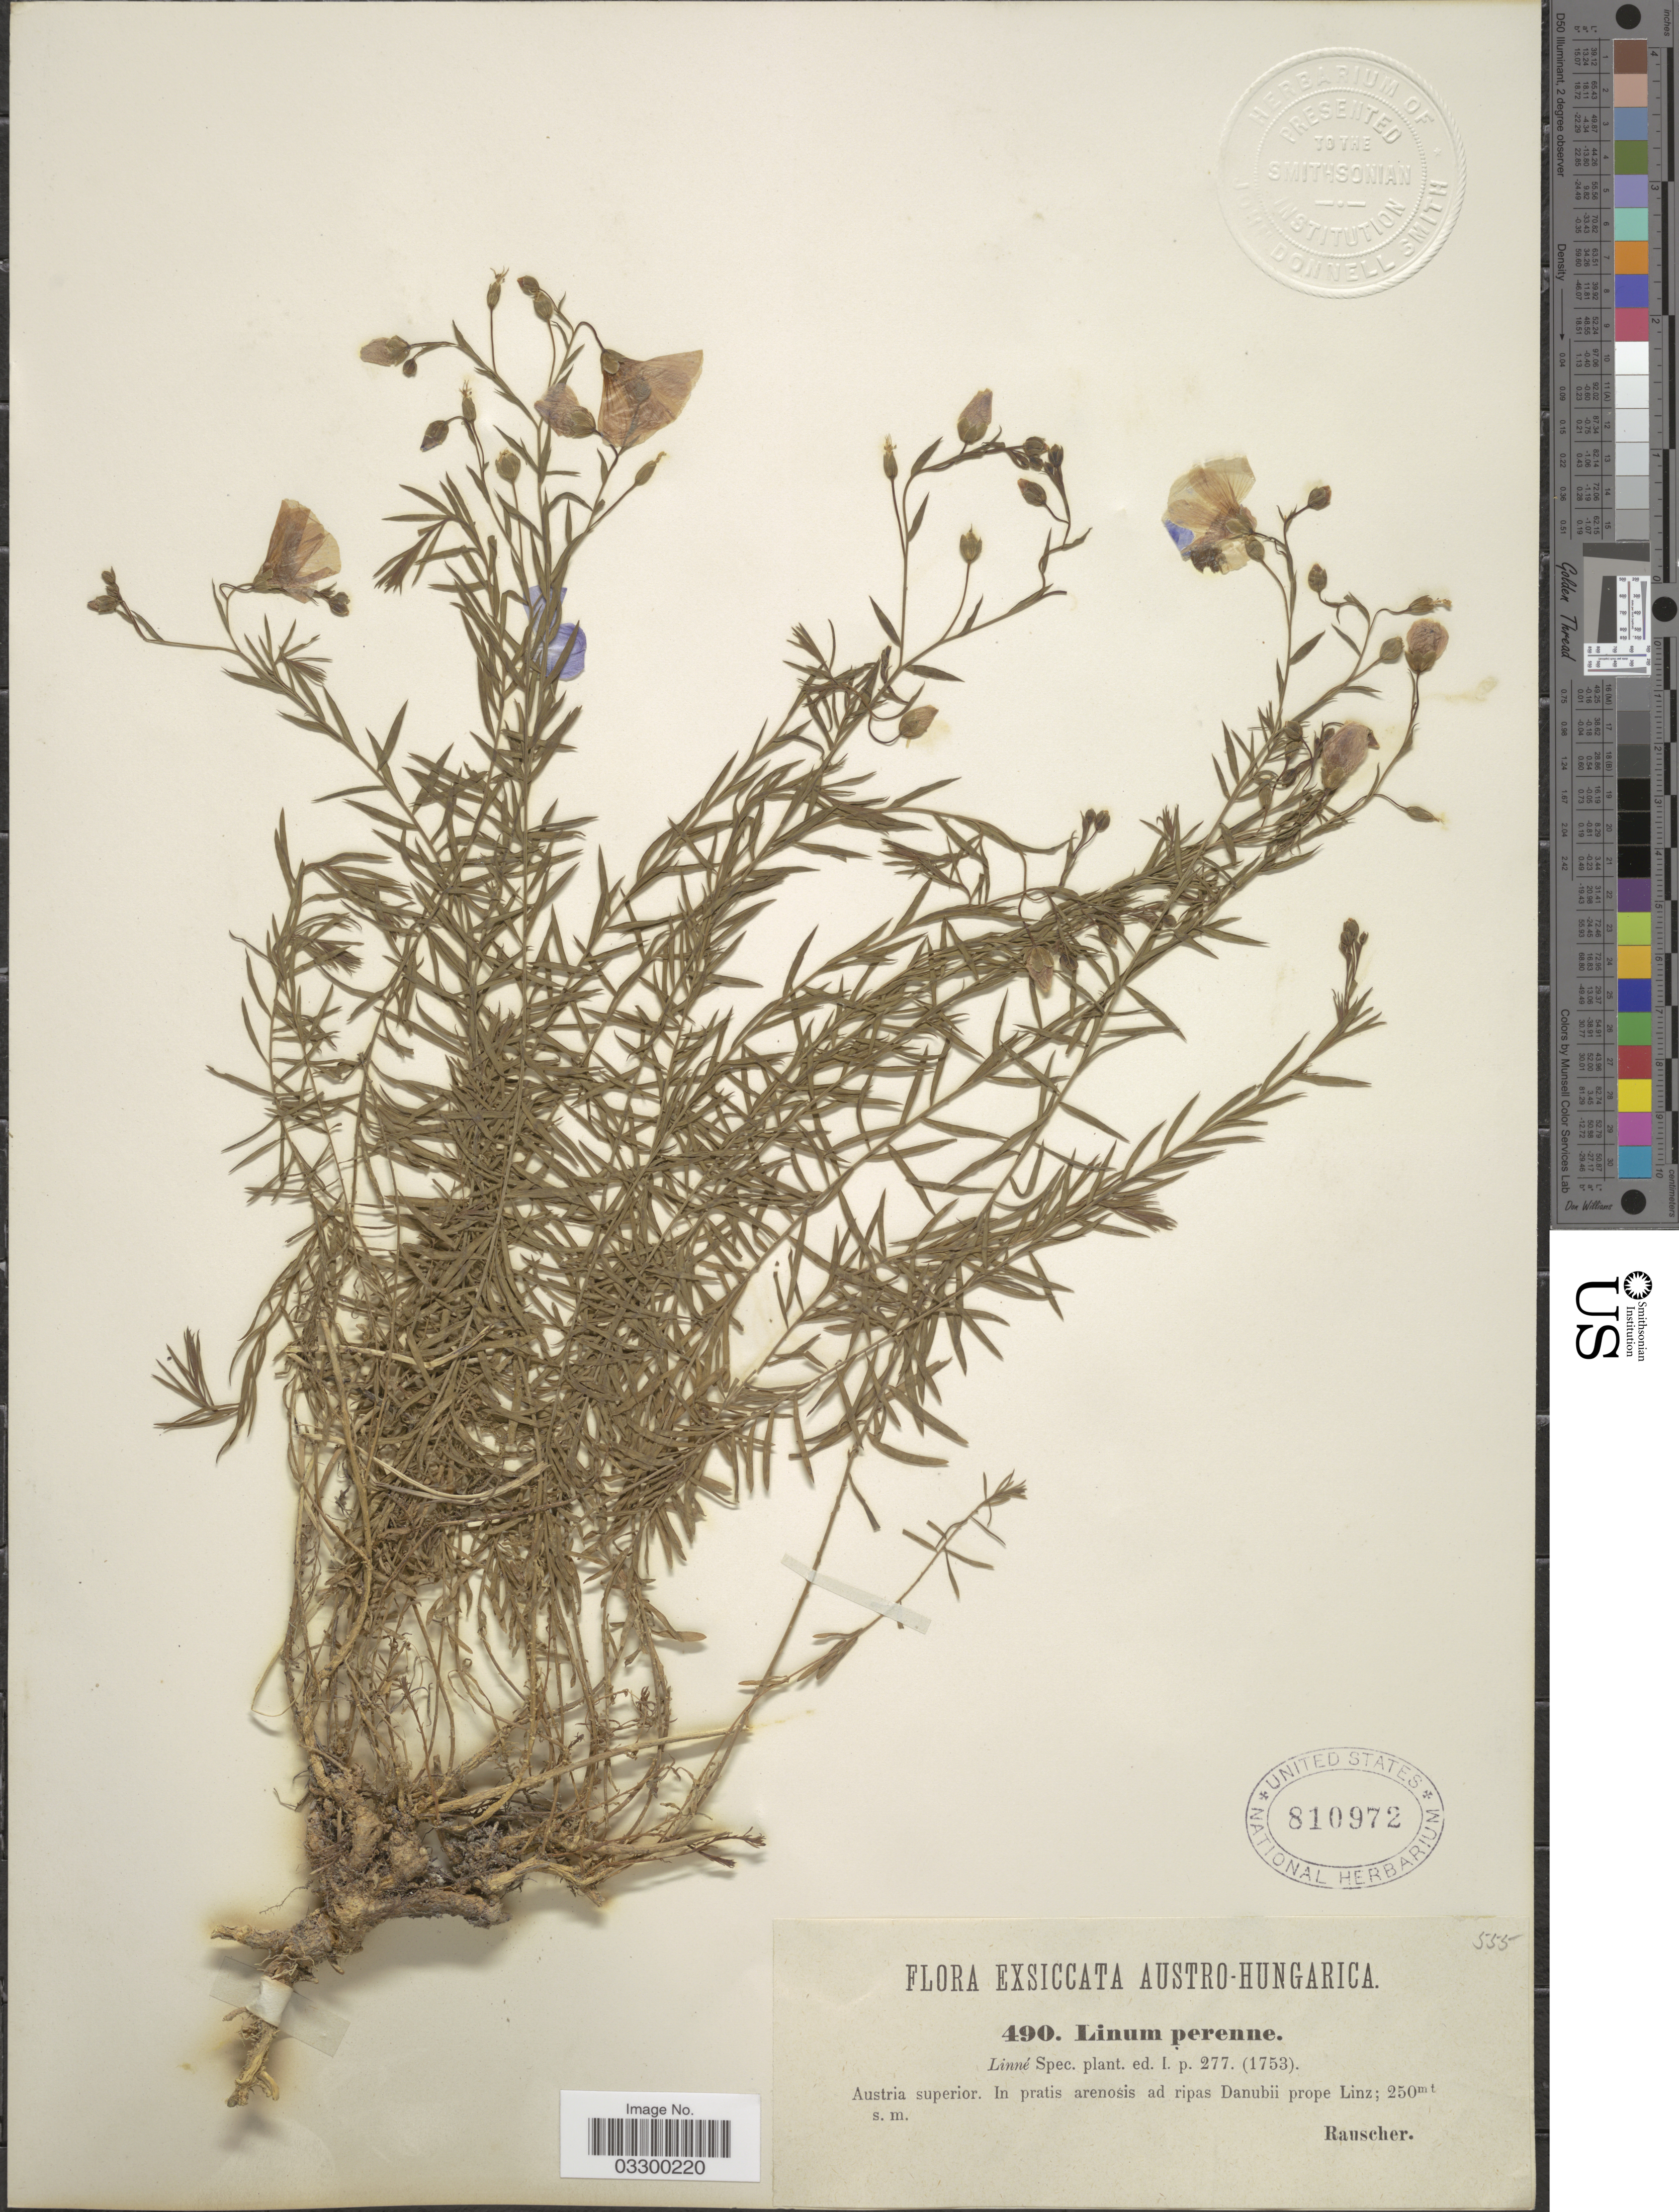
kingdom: Plantae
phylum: Tracheophyta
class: Magnoliopsida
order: Malpighiales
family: Linaceae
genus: Linum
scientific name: Linum perenne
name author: L.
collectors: -. Rauscher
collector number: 490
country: Austria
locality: Austria superior. In pratis arenosis ad ripas Danubii prope Linz.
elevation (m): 250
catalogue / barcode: US 810972